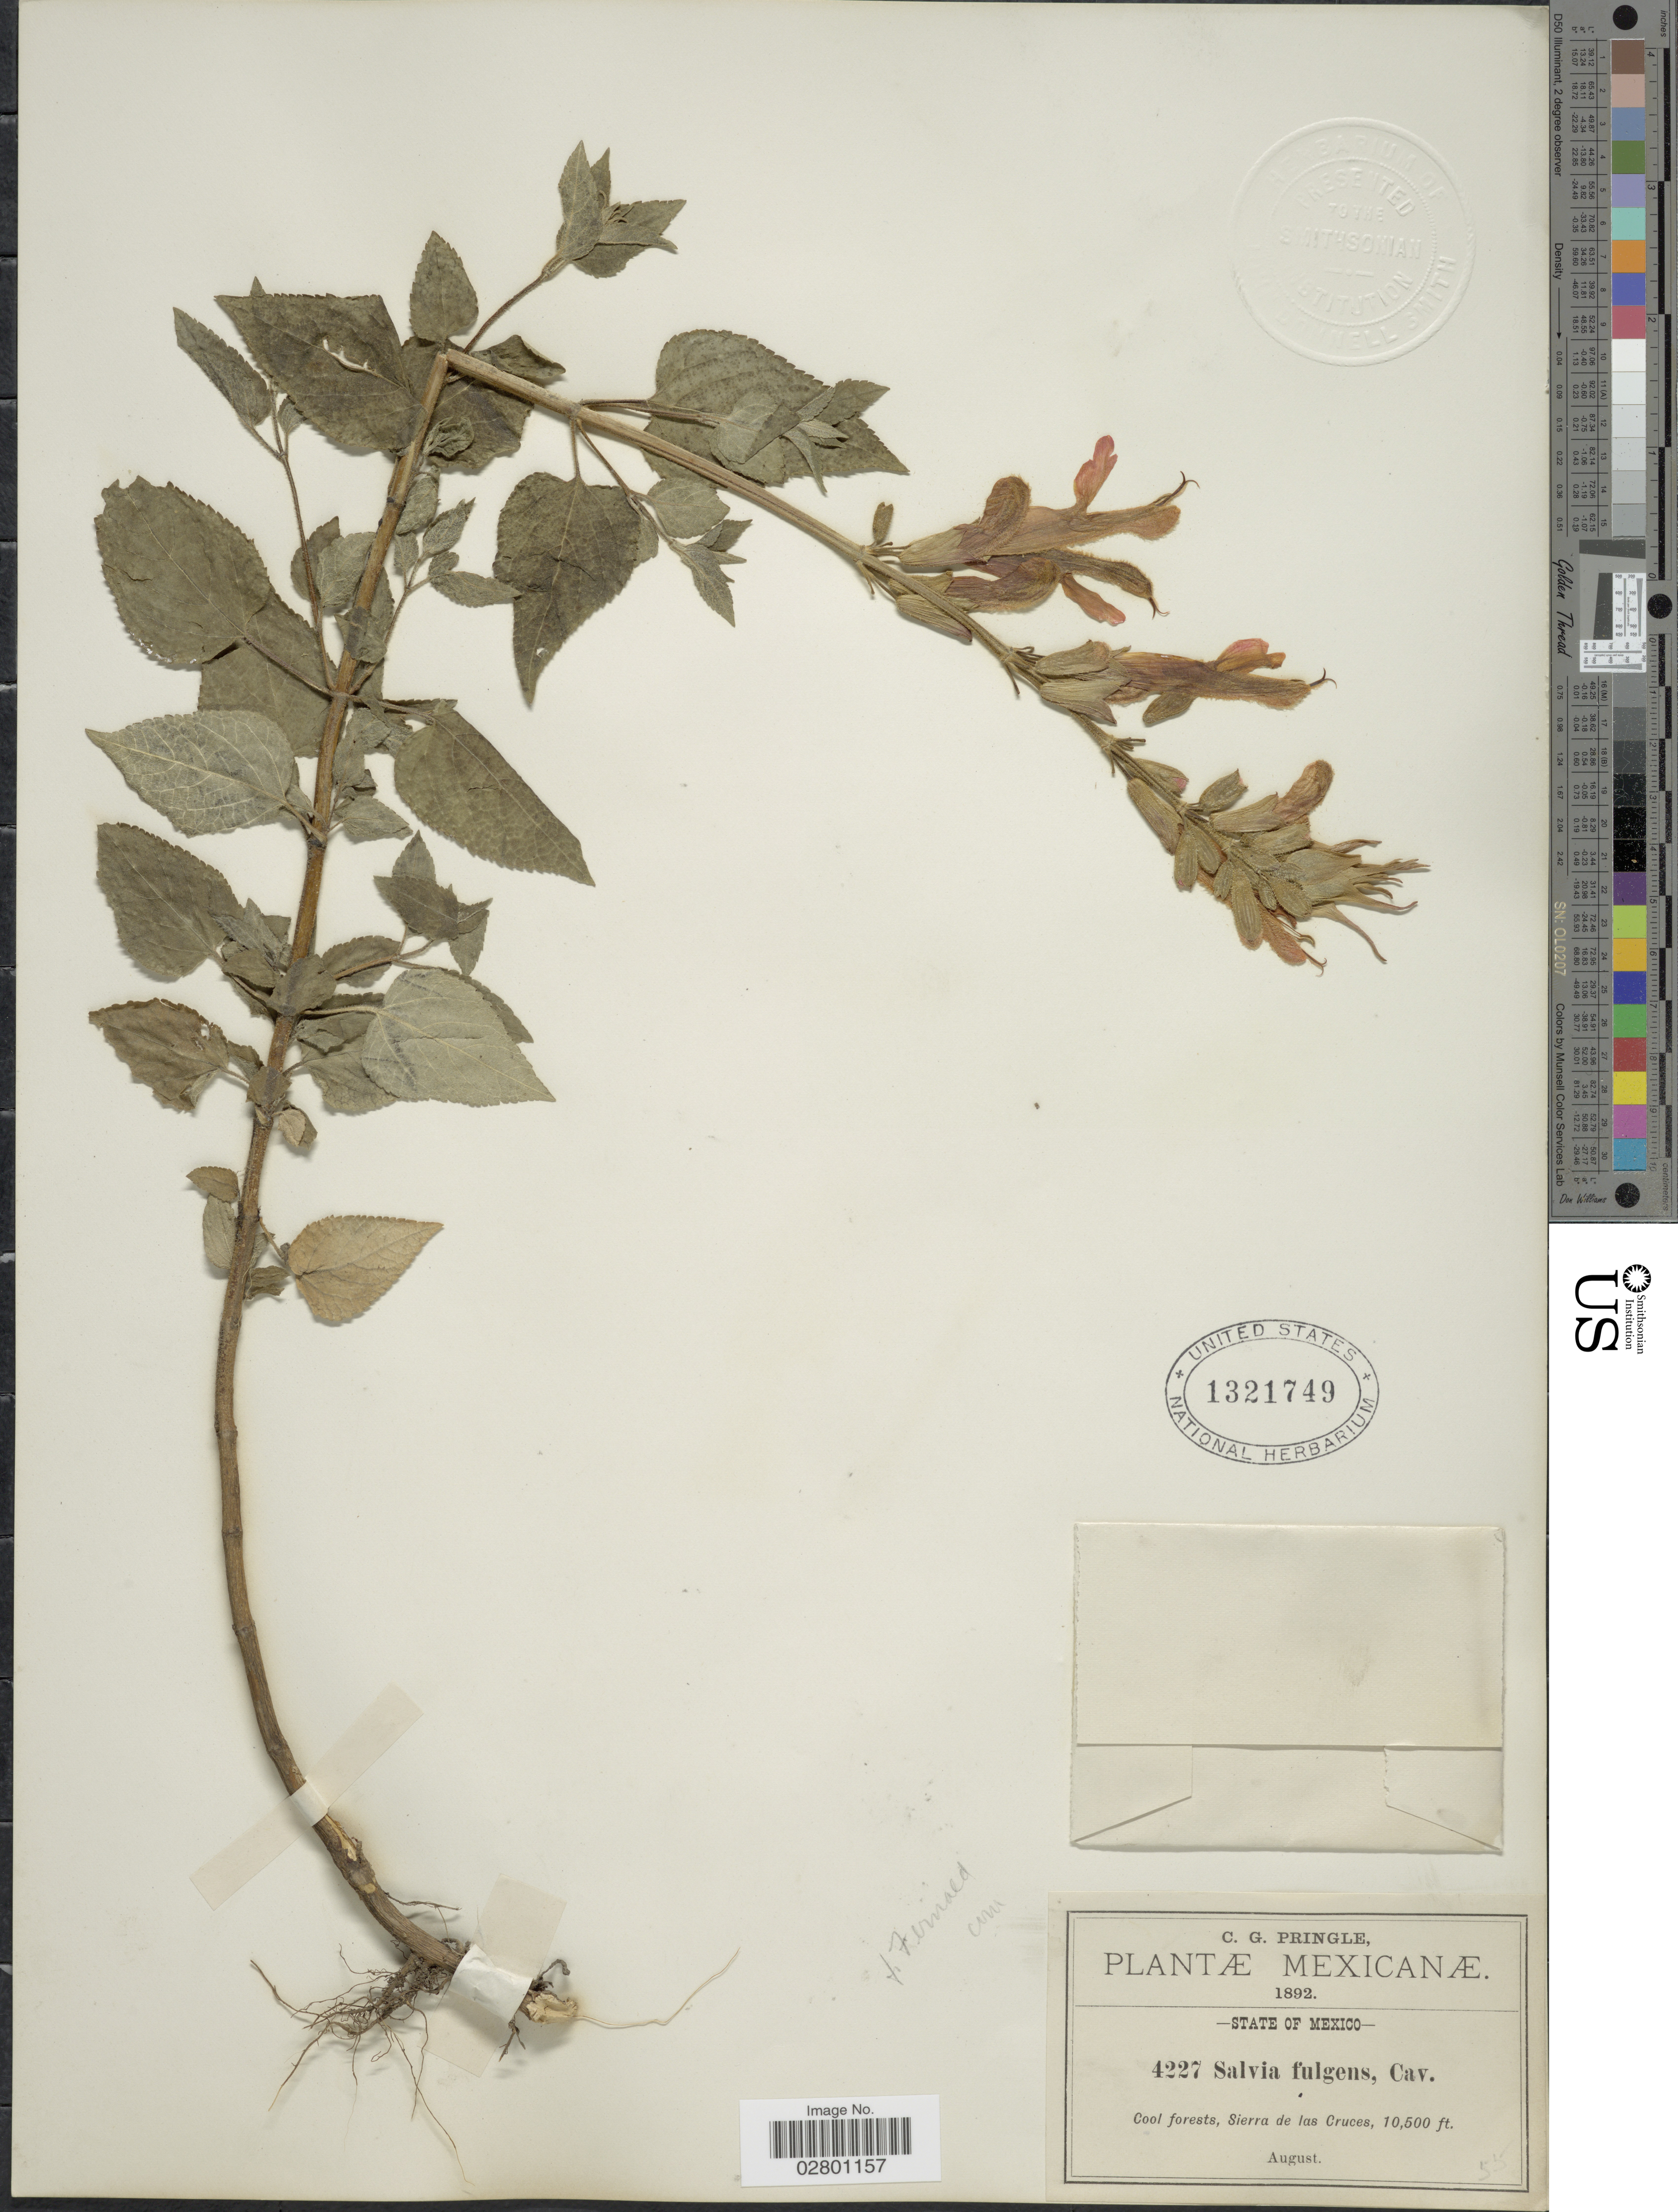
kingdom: Plantae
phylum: Tracheophyta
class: Magnoliopsida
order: Lamiales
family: Lamiaceae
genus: Salvia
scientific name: Salvia fulgens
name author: Cav.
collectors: C. G. Pringle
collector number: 4227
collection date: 1892-08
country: Mexico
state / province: México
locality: Mexicanæ. Cool forests, Sierra de las Cruces.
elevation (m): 3200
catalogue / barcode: US 1321749